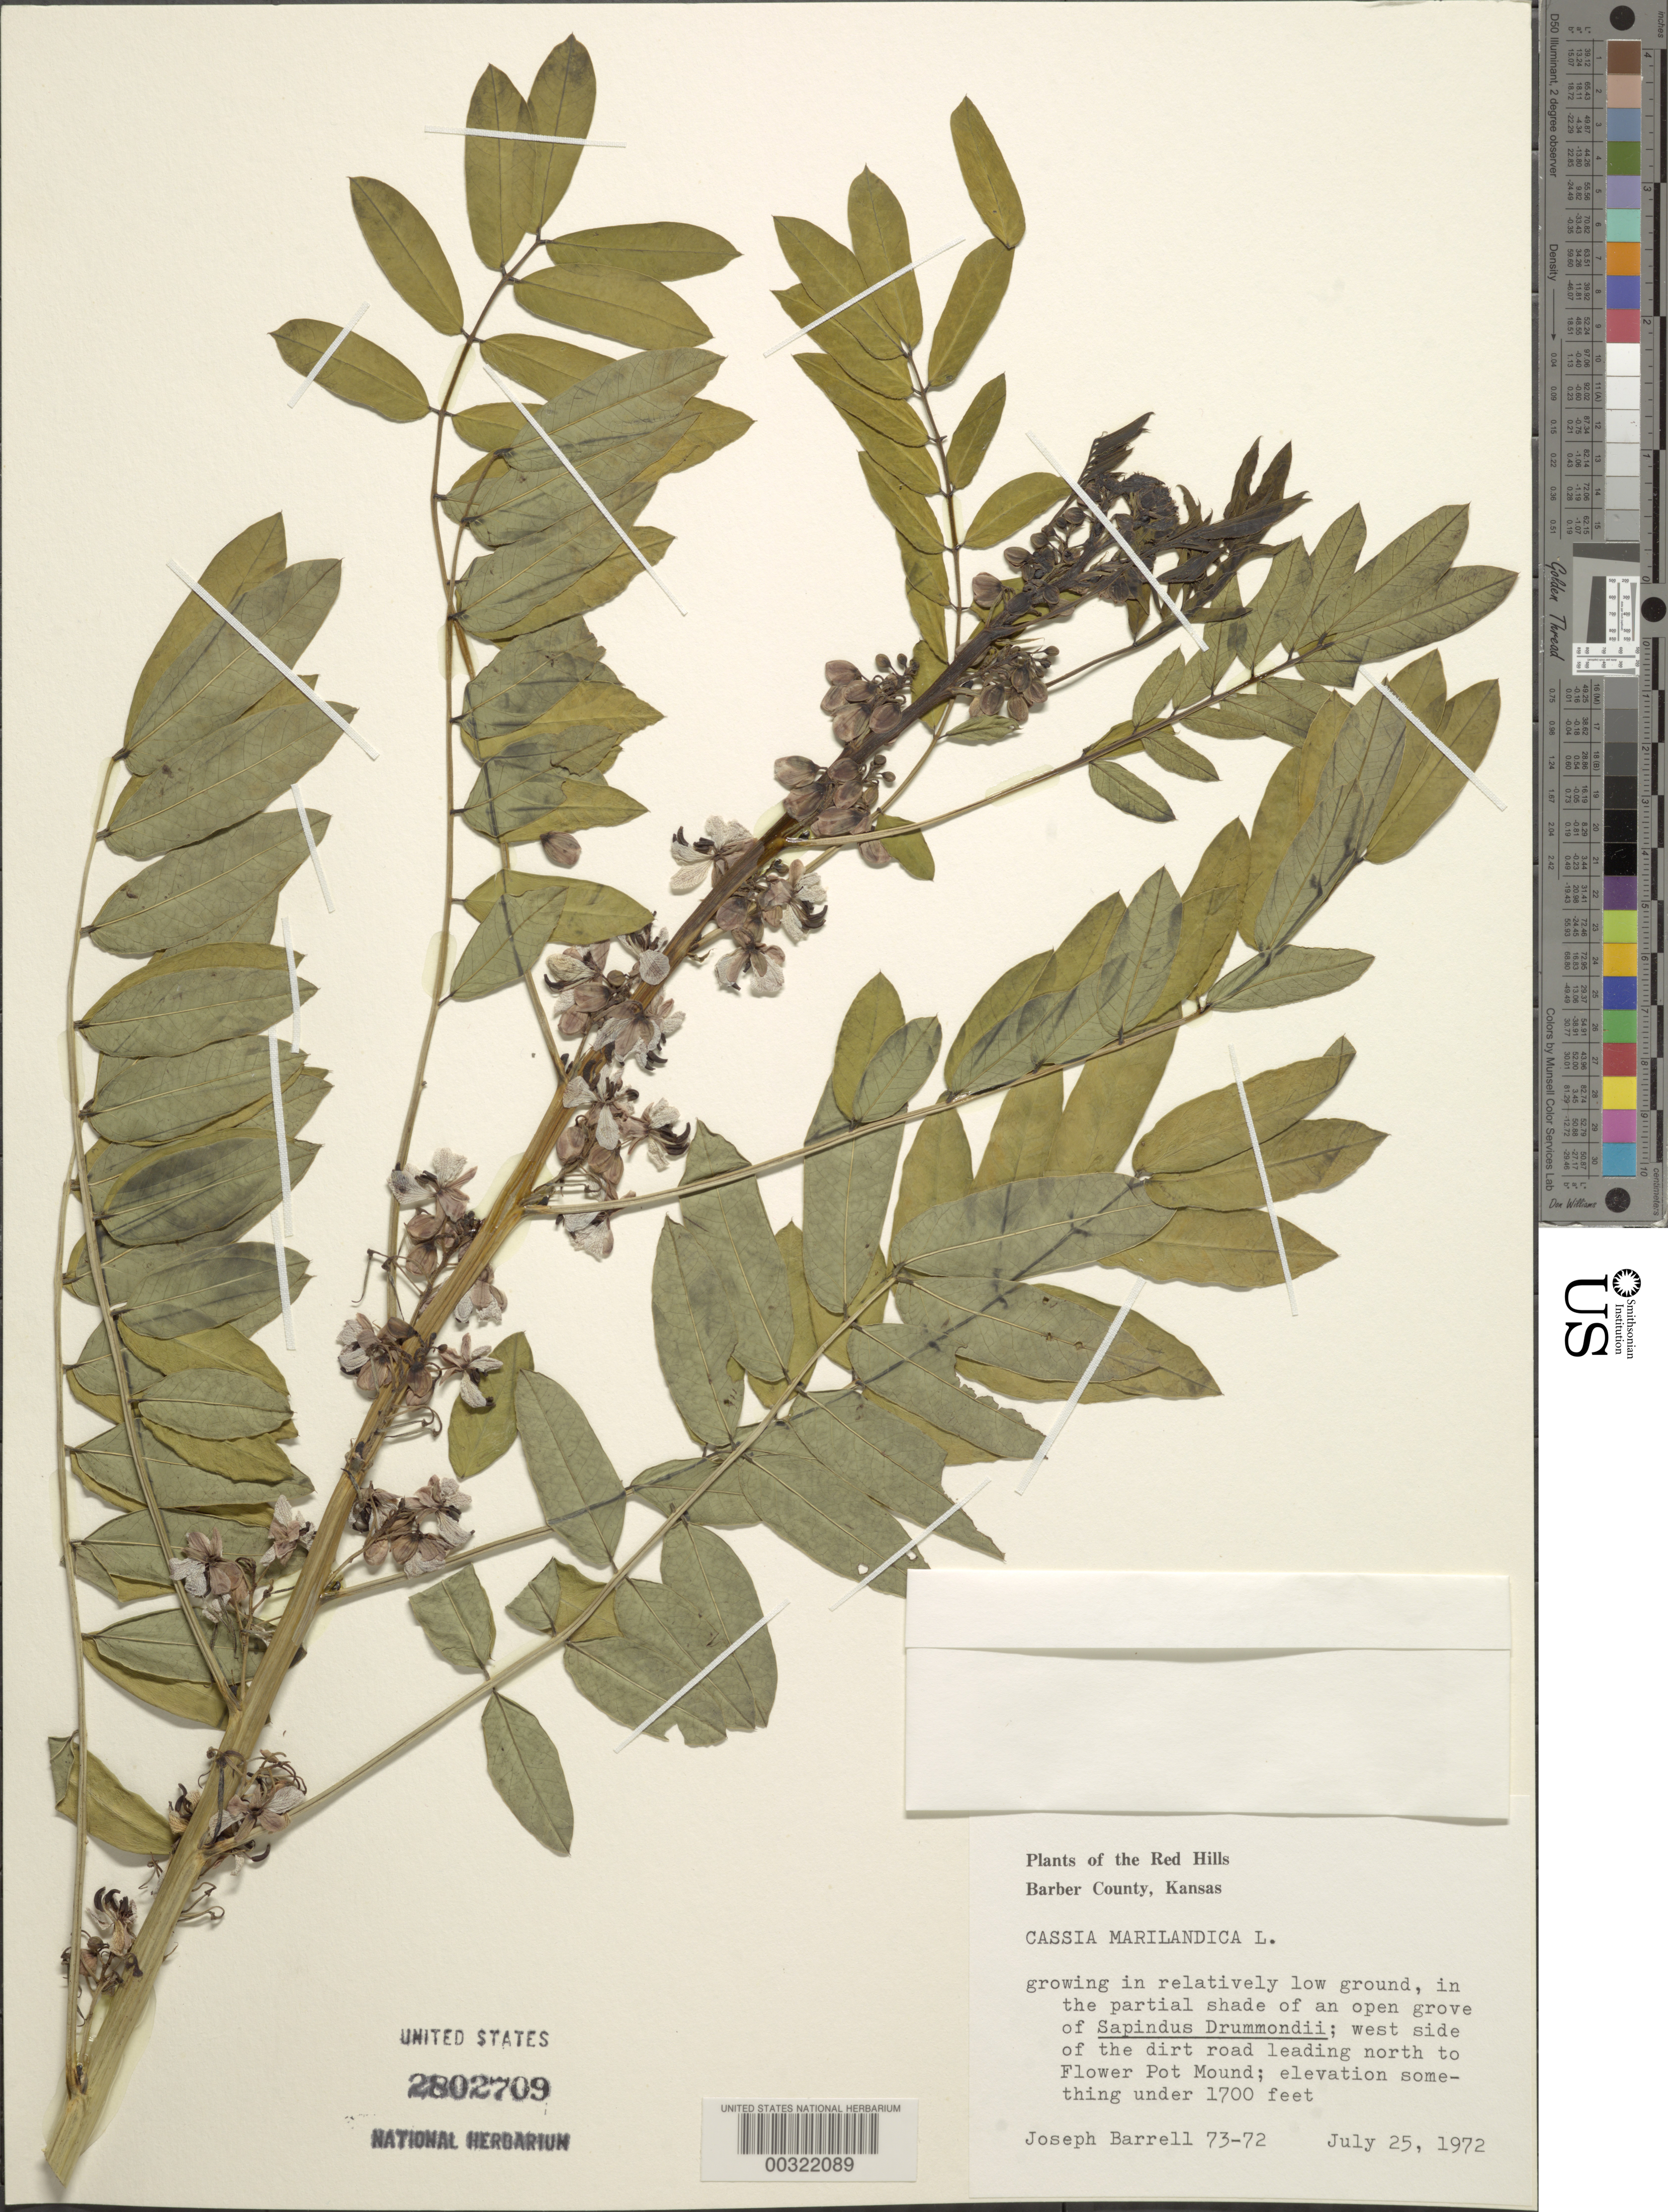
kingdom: Plantae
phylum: Tracheophyta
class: Magnoliopsida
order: Fabales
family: Fabaceae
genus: Senna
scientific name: Senna marilandica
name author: (L.) Link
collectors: J. Barrell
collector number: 73-72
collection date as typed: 25 Jul 1972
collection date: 1972-07-25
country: United States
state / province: Kansas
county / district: Barber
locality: W side of dirt road leading n to flower pot mound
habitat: Relatively low ground, in partial shade of grove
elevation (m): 518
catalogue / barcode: US 2802709